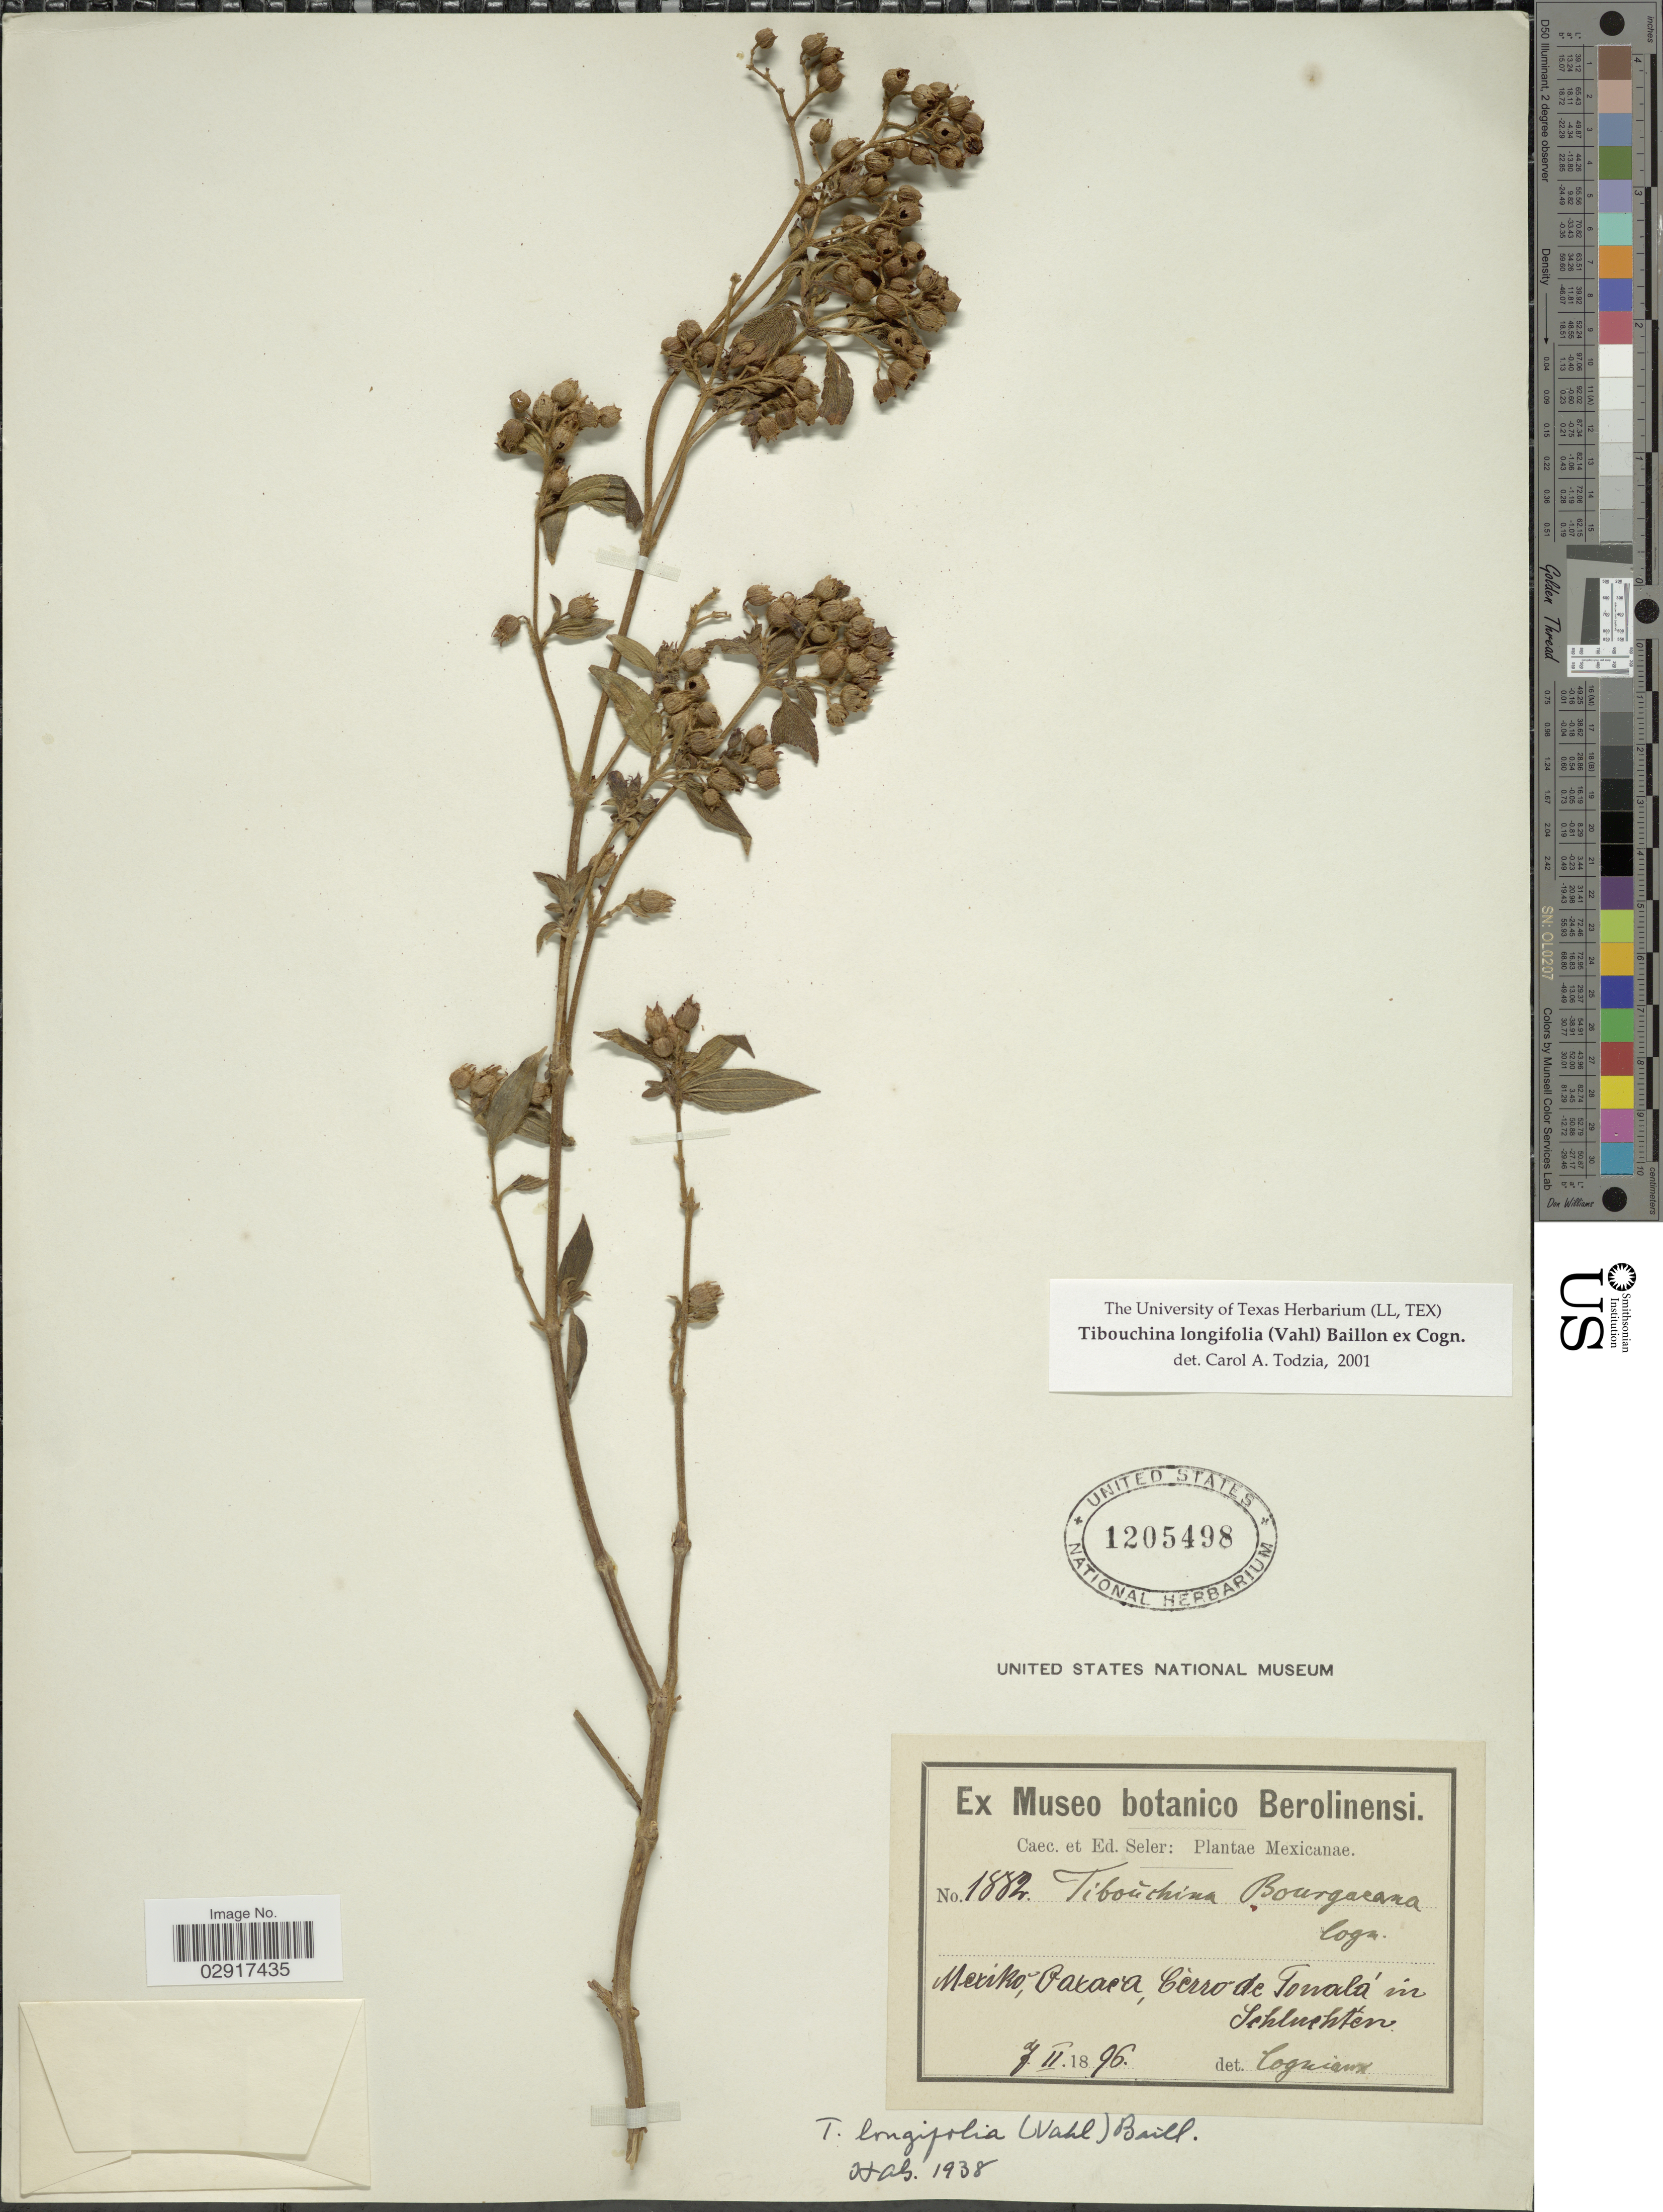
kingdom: Plantae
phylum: Tracheophyta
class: Magnoliopsida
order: Myrtales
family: Melastomataceae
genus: Chaetogastra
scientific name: Chaetogastra longifolia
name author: (Vahl) DC.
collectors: C. Seler & E. G. Seler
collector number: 1882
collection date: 1896-02-07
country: Mexico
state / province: Oaxaca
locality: Cerro de Tonalá in Schluchten.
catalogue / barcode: US 1205498